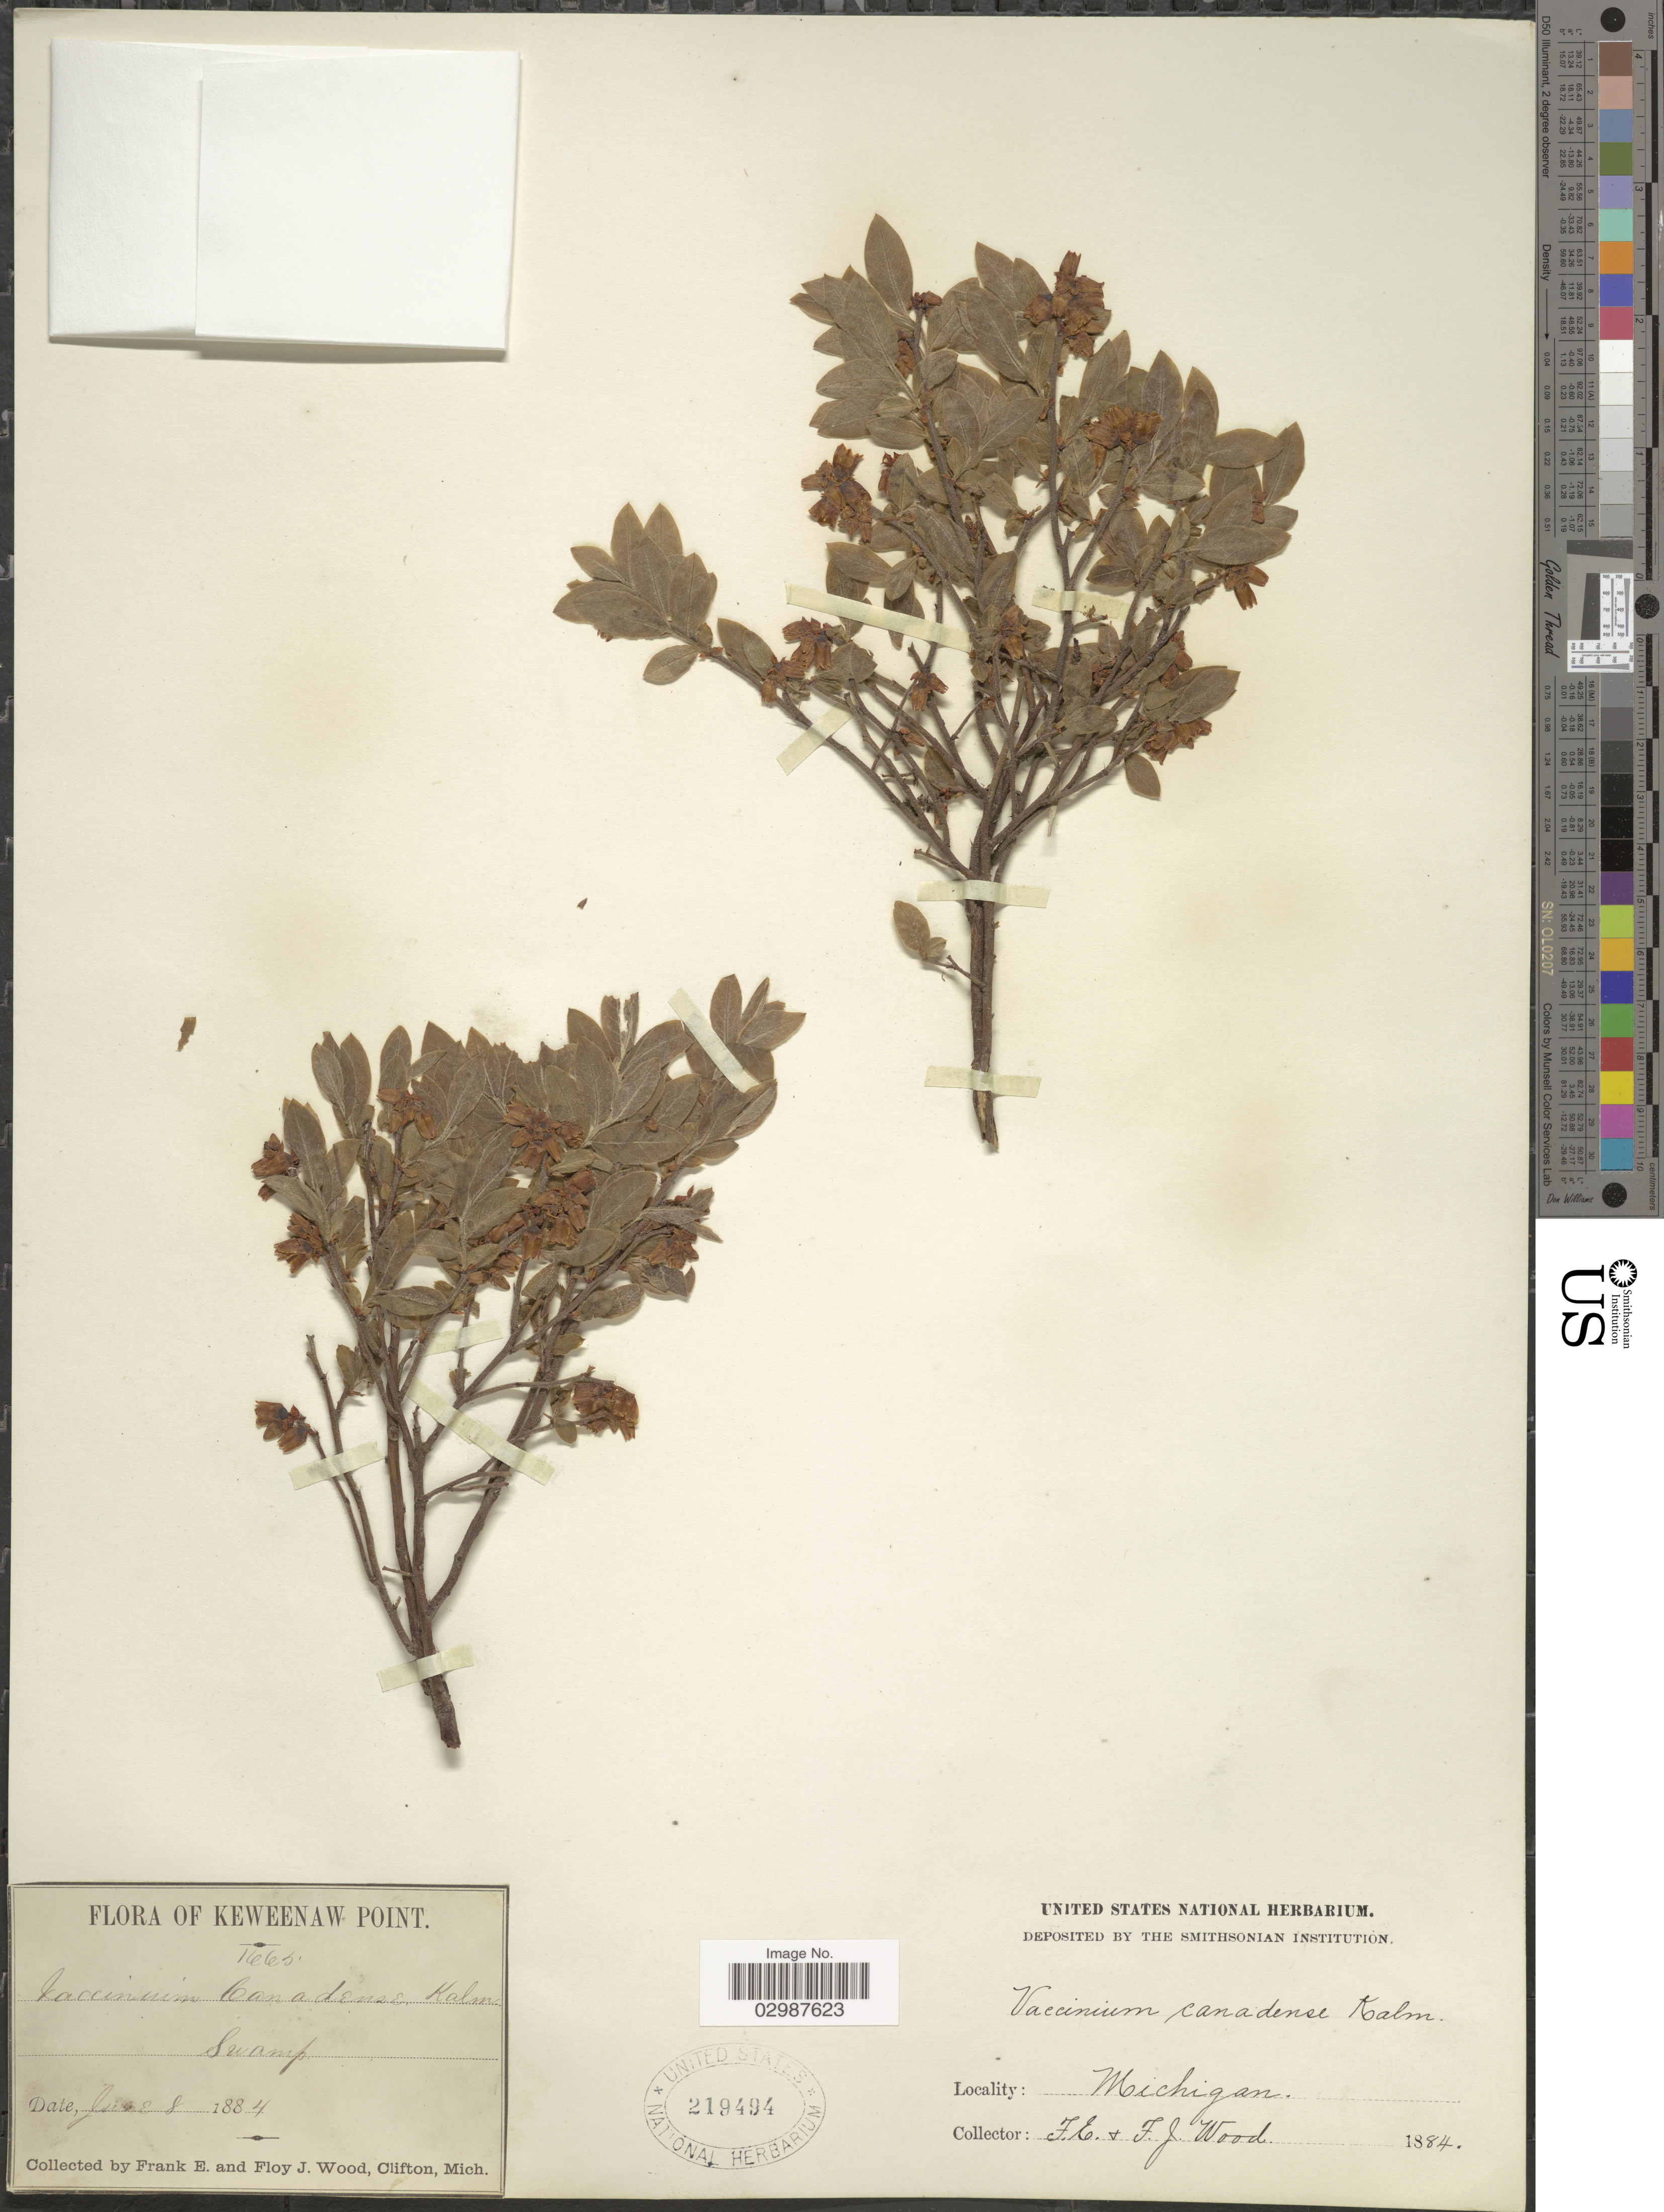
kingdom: Plantae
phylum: Tracheophyta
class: Magnoliopsida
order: Ericales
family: Ericaceae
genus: Vaccinium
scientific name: Vaccinium canadense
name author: Kalm ex Richardson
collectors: F. Wood & F. Wood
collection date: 1884-06-08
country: United States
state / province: Michigan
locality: Keweenaw Point. Swamp.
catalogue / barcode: US 219494